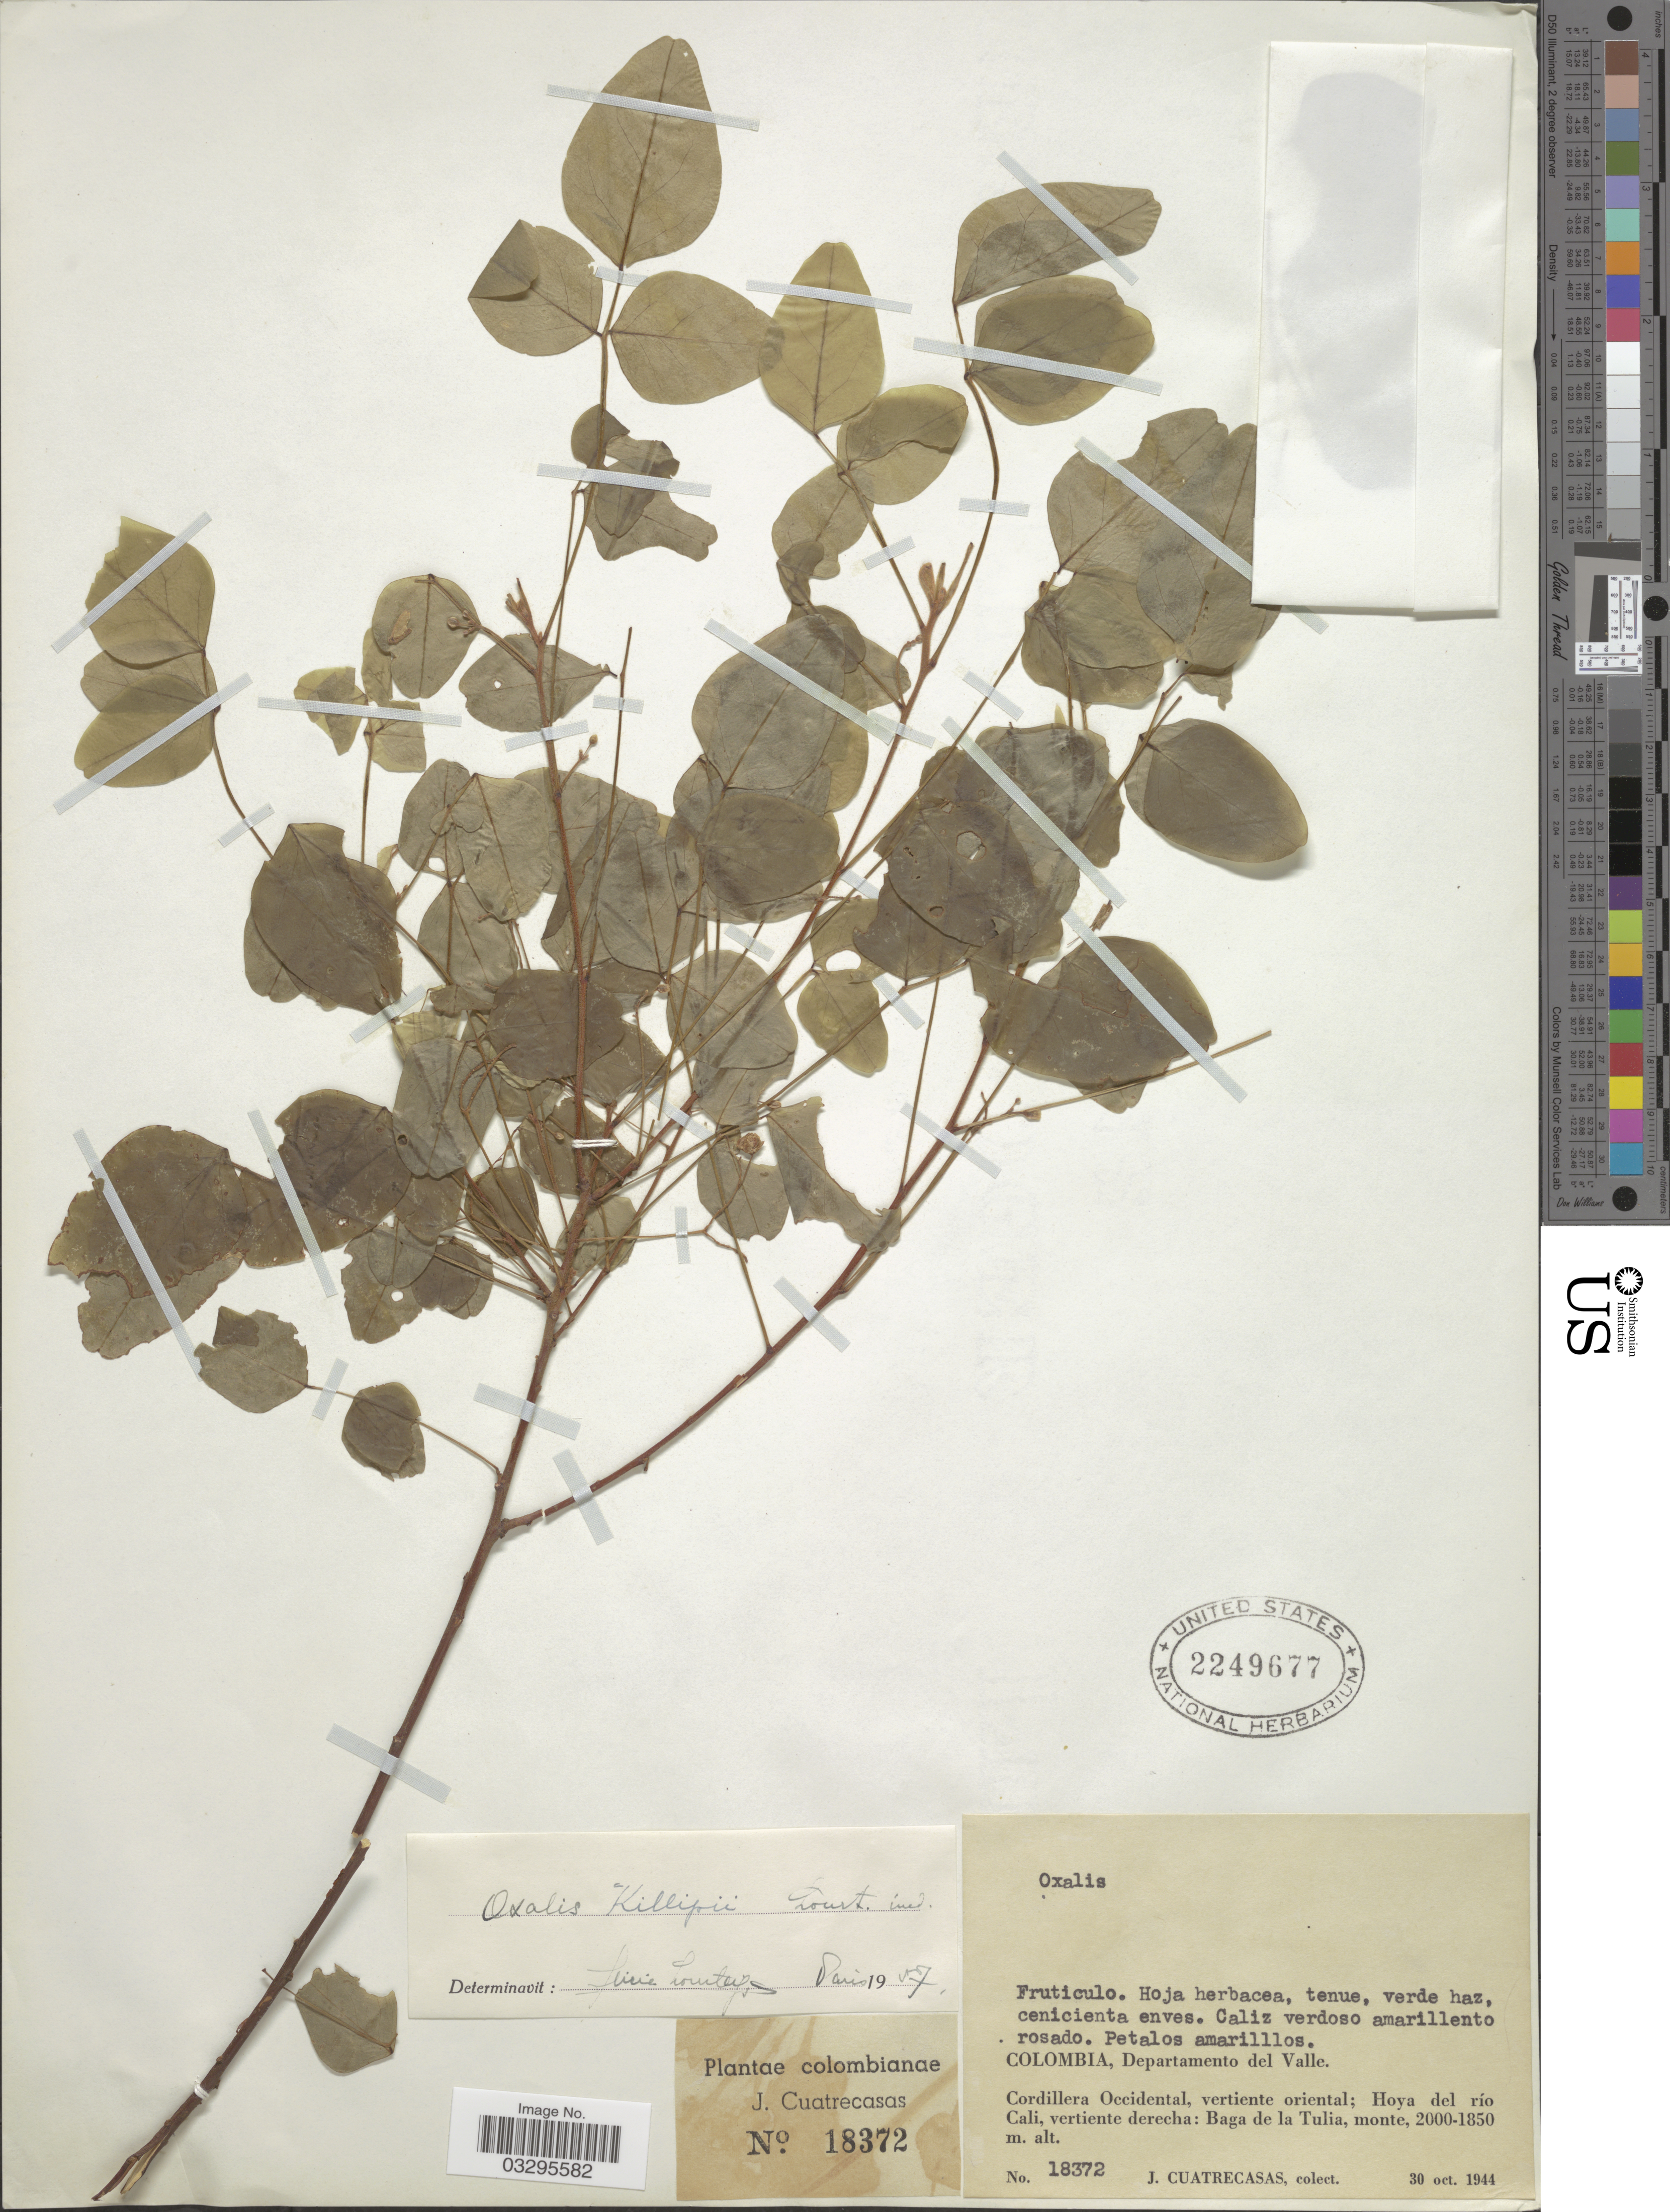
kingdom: Plantae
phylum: Tracheophyta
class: Magnoliopsida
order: Oxalidales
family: Oxalidaceae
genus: Oxalis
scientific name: Oxalis killipii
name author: Lourteig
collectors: J. Cuatrecasas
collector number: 18372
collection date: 1944-10-30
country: Colombia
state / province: Valle del Cauca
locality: Departamento del Valle. Cordillera Occidental, vertiente oriental; Hoya del río Cali, vertiente derecha: Baga de la Tulia.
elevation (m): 1850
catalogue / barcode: US 2249677